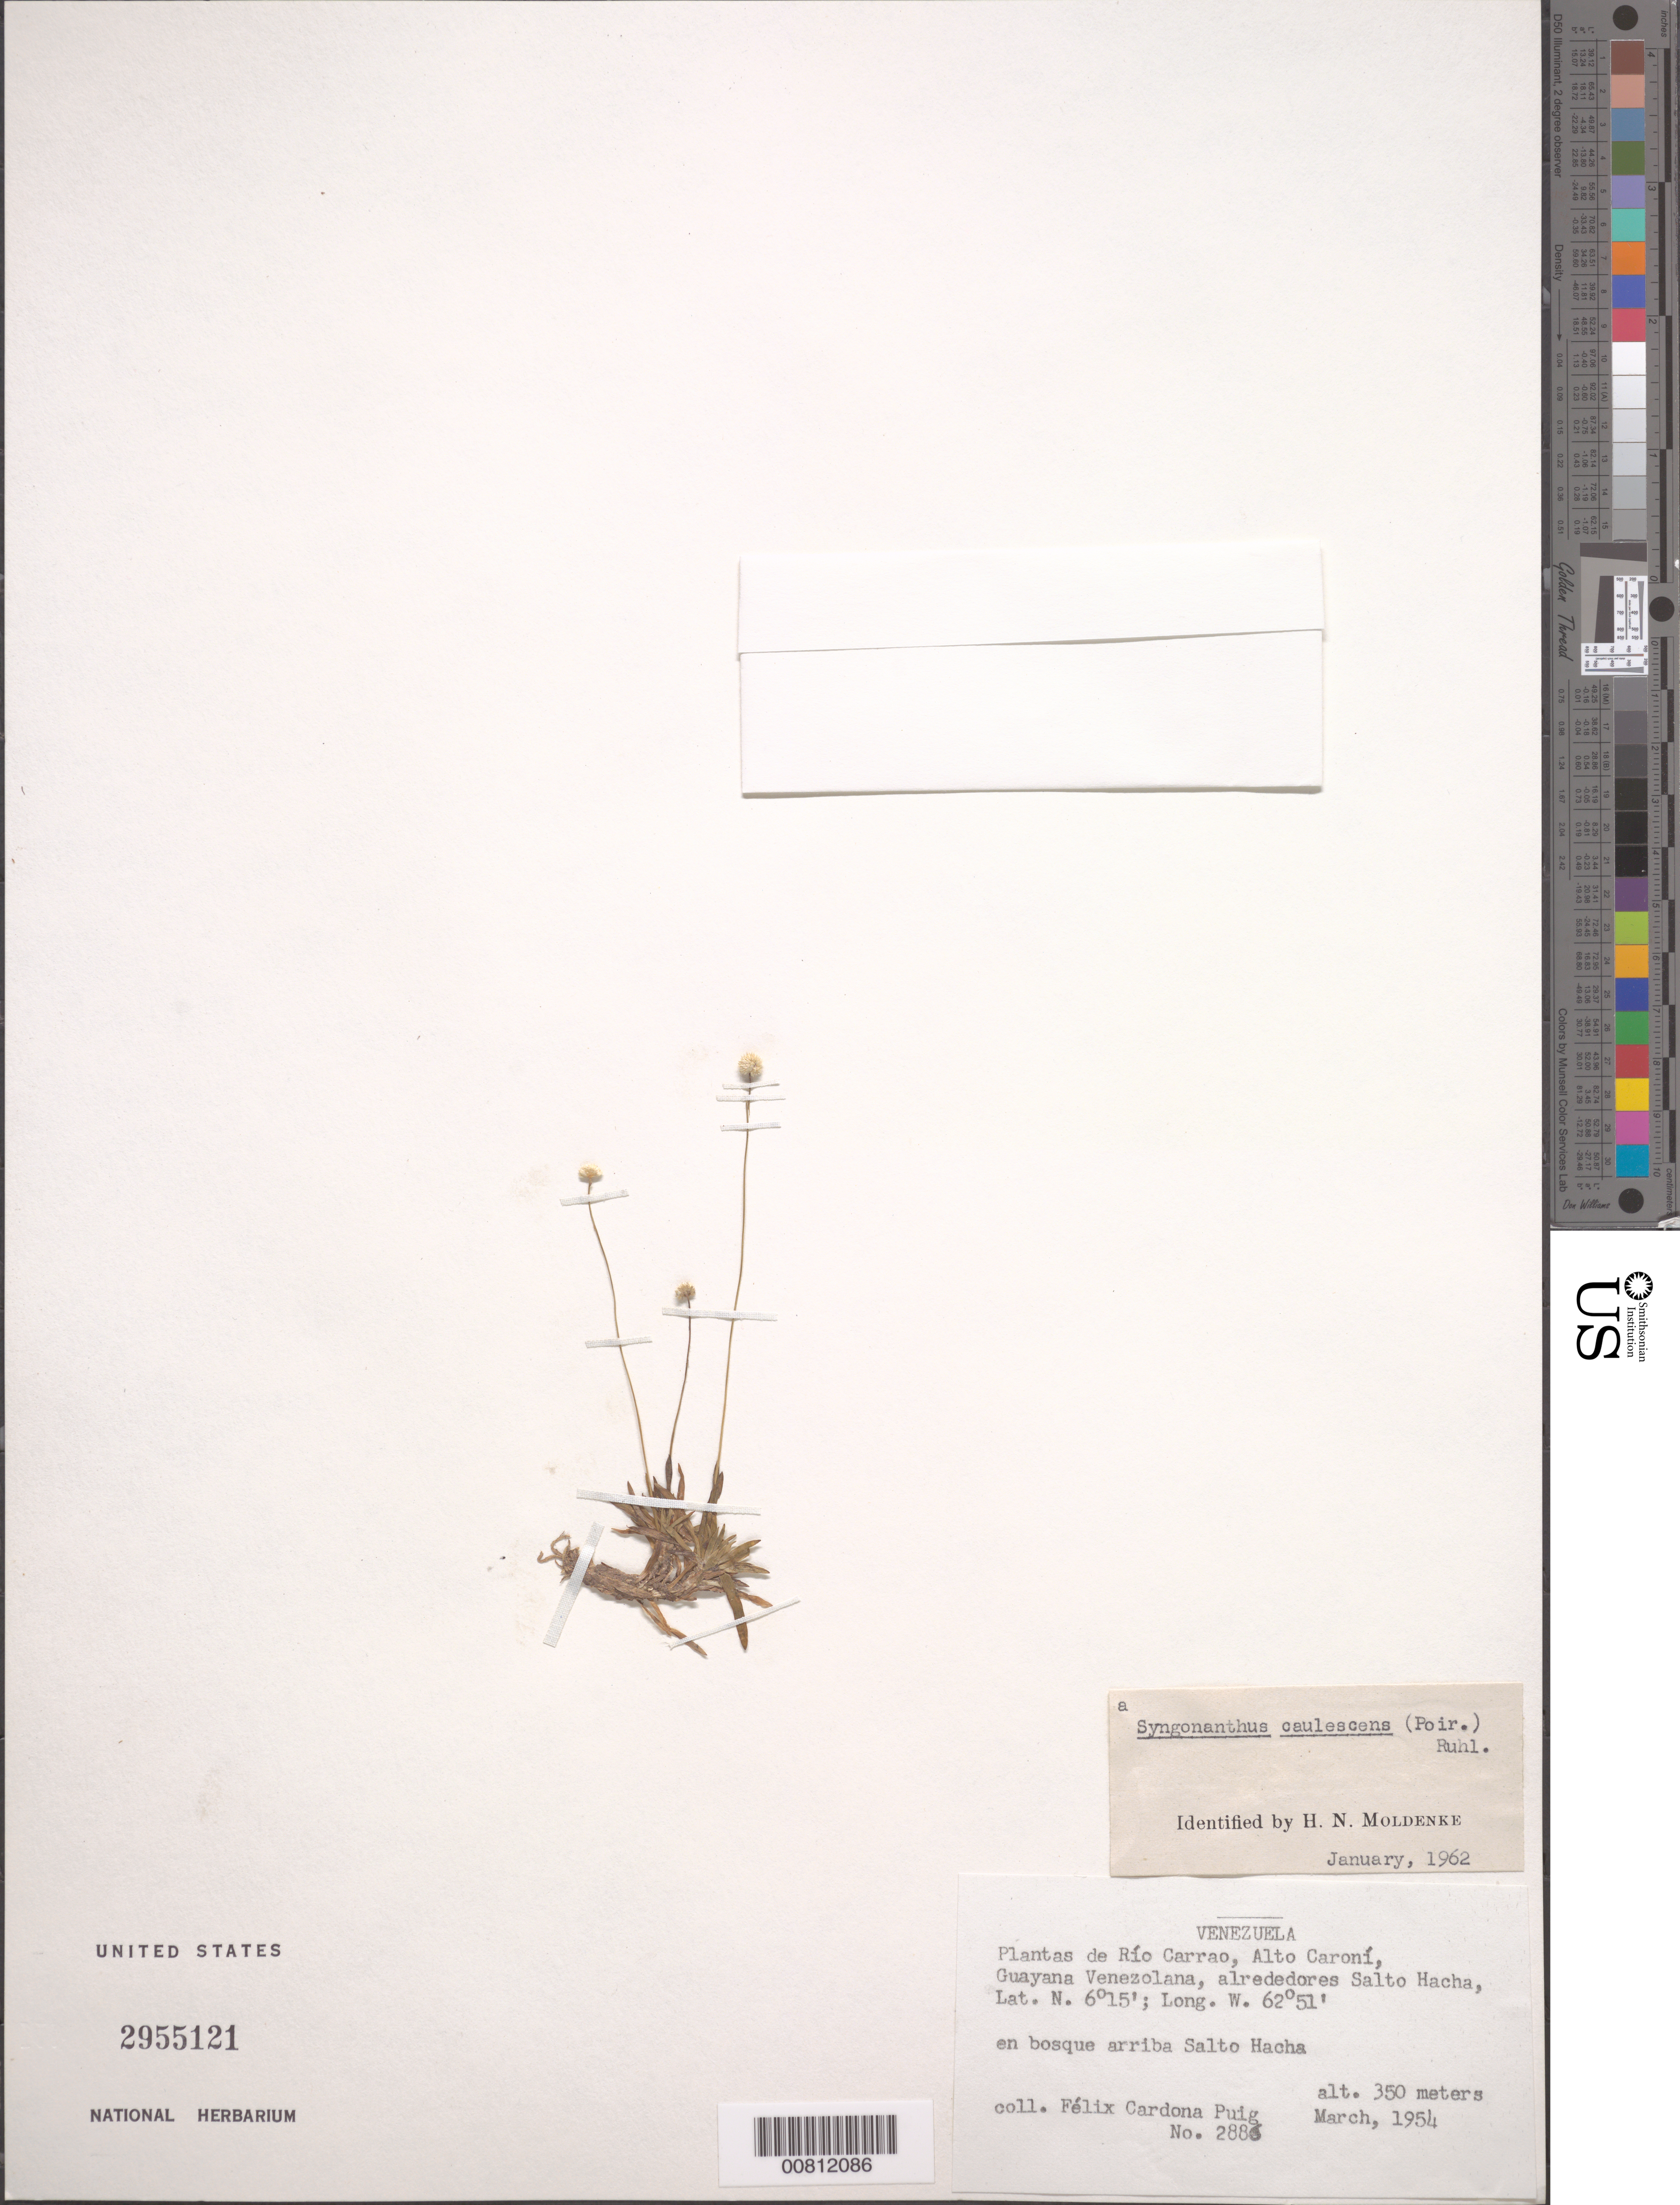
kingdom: Plantae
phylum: Tracheophyta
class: Liliopsida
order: Poales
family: Eriocaulaceae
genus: Syngonanthus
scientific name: Syngonanthus caulescens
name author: (Poir.) Ruhland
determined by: Moldenke, H. N.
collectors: F. Cardona Puig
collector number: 2886 A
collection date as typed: Mar-54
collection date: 1954-03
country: Venezuela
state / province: Bolívar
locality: Alto Río Caroni, Rio Carrao, Salto Hacha, Guayana Venezolana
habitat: Bosque arriba de salto; en suelo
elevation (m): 350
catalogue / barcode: US 2955121